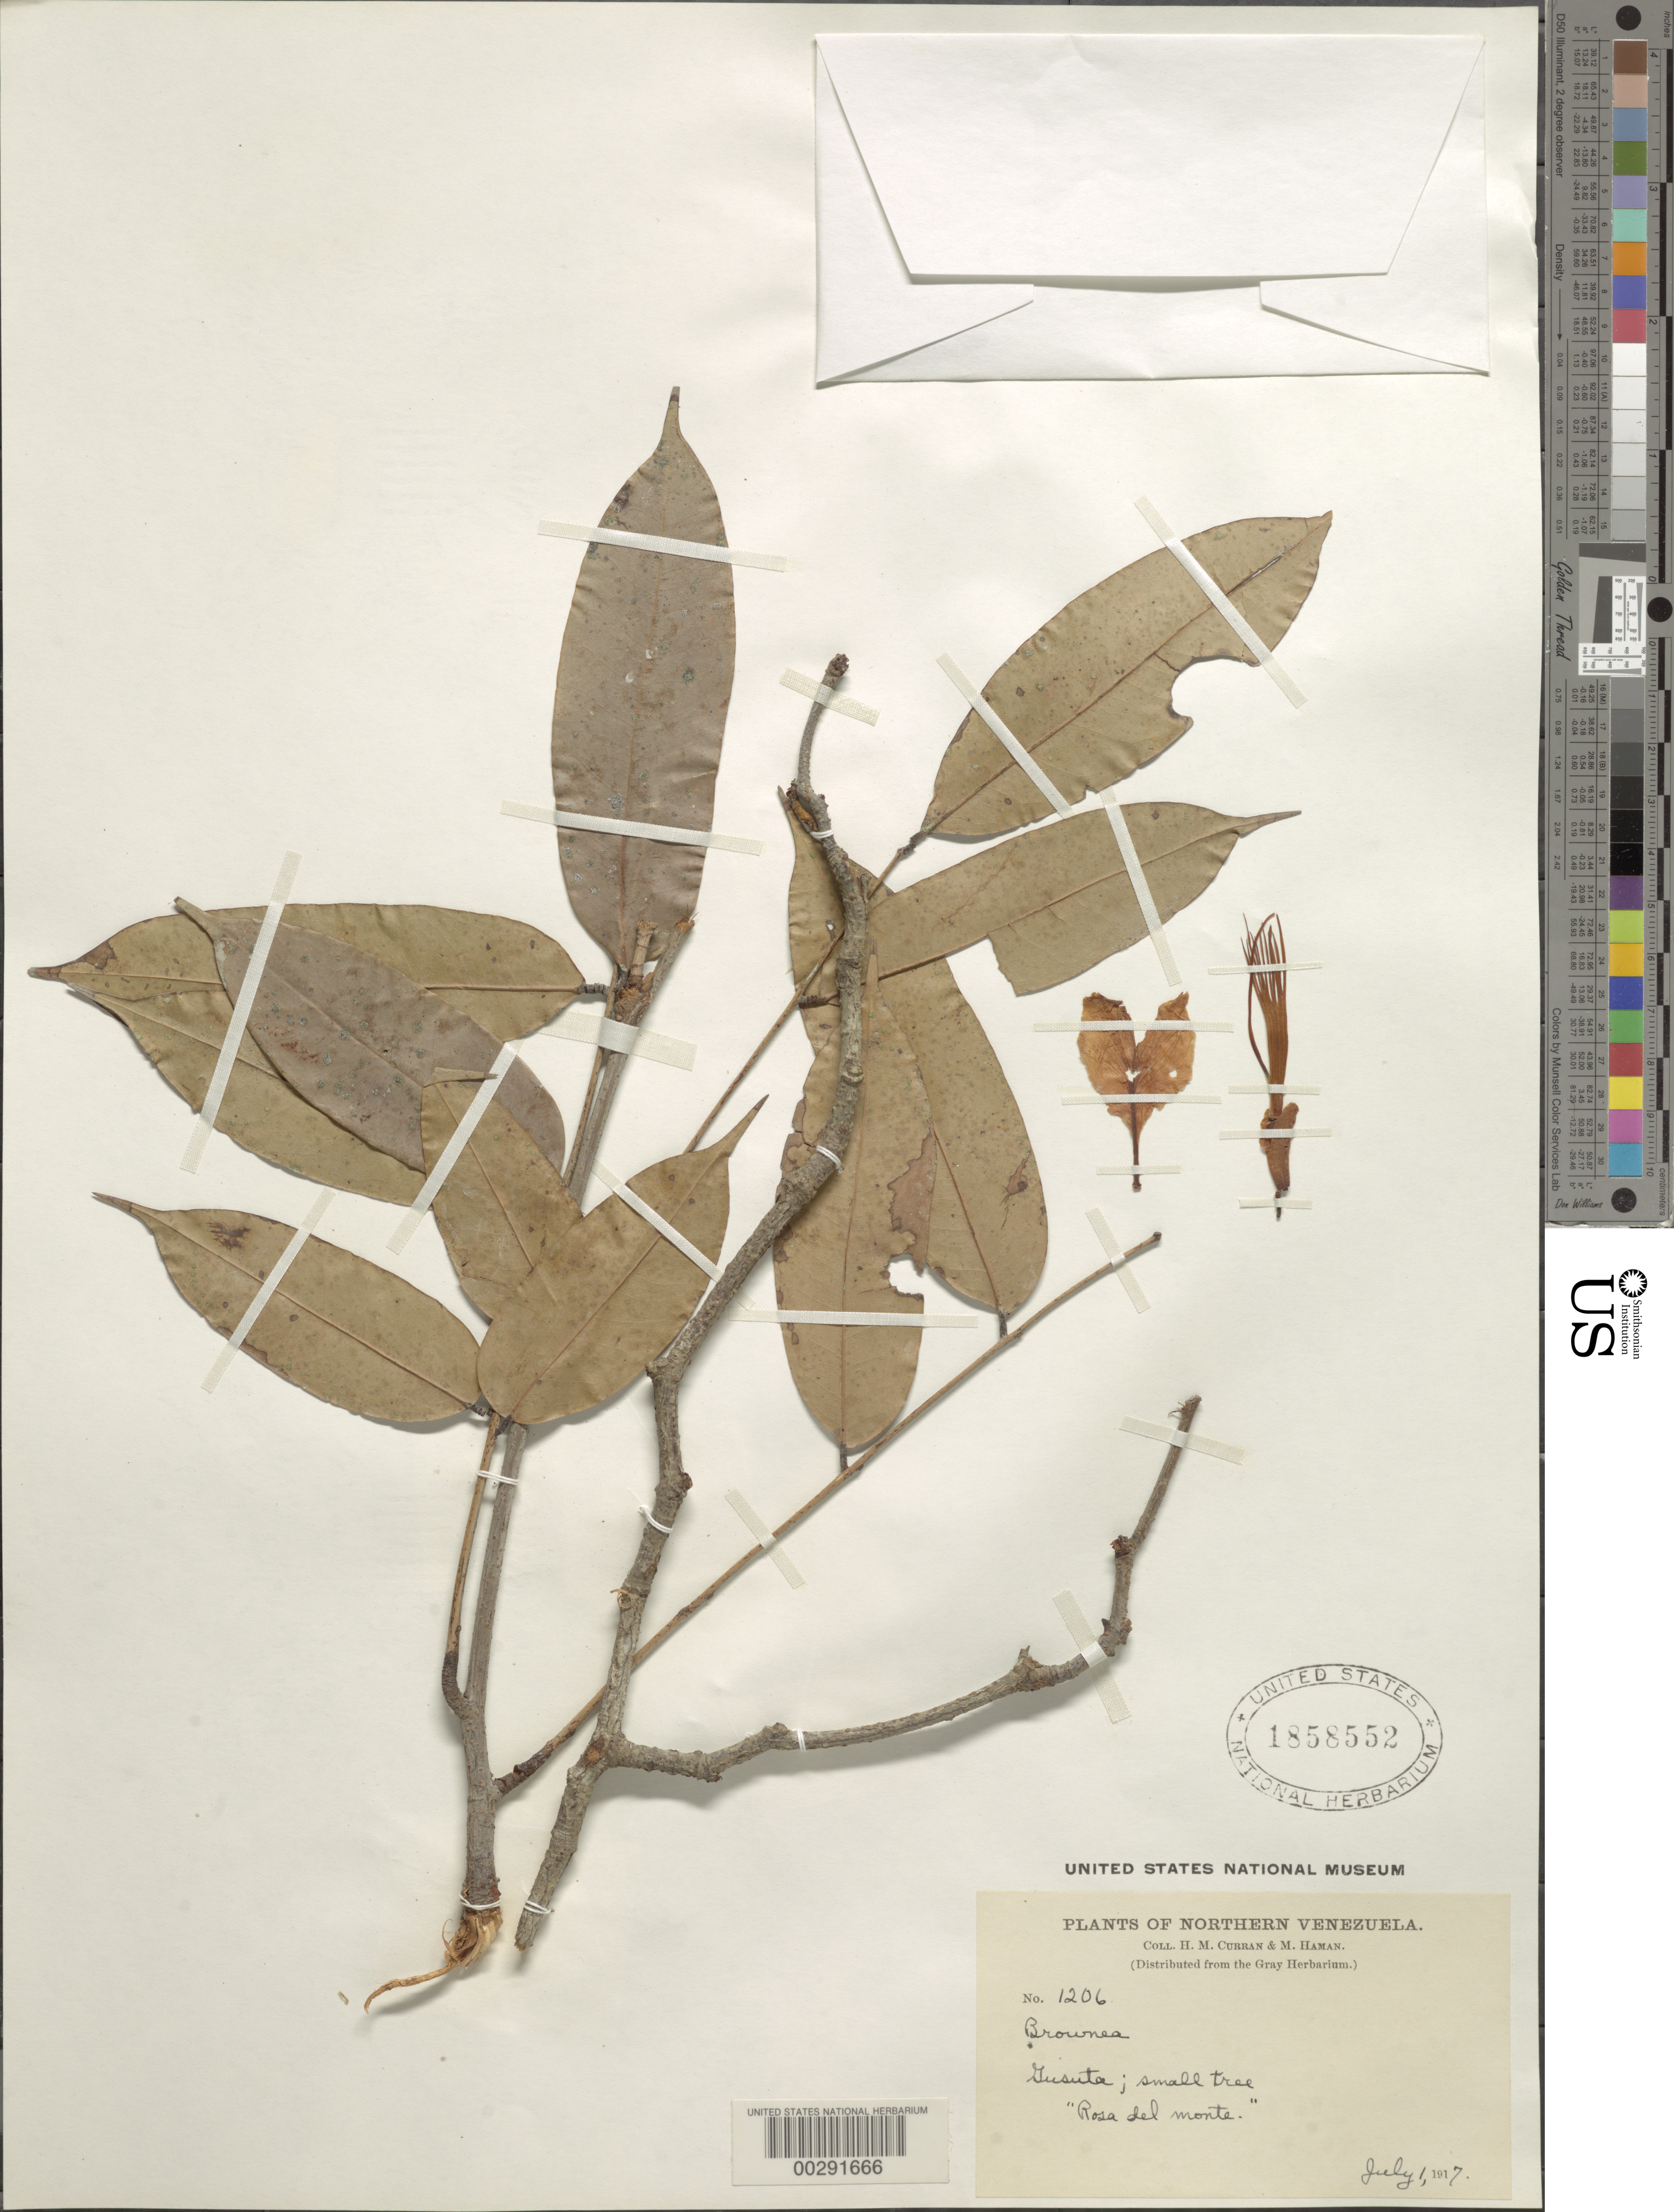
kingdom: Plantae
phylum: Tracheophyta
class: Magnoliopsida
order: Fabales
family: Fabaceae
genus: Brownea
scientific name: Brownea sp.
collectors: H. M. Curran & M. Haman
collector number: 1206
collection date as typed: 01 Jul 1917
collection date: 1917-07-01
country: Venezuela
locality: Gusuta; northern venezuela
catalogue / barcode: US 1858552